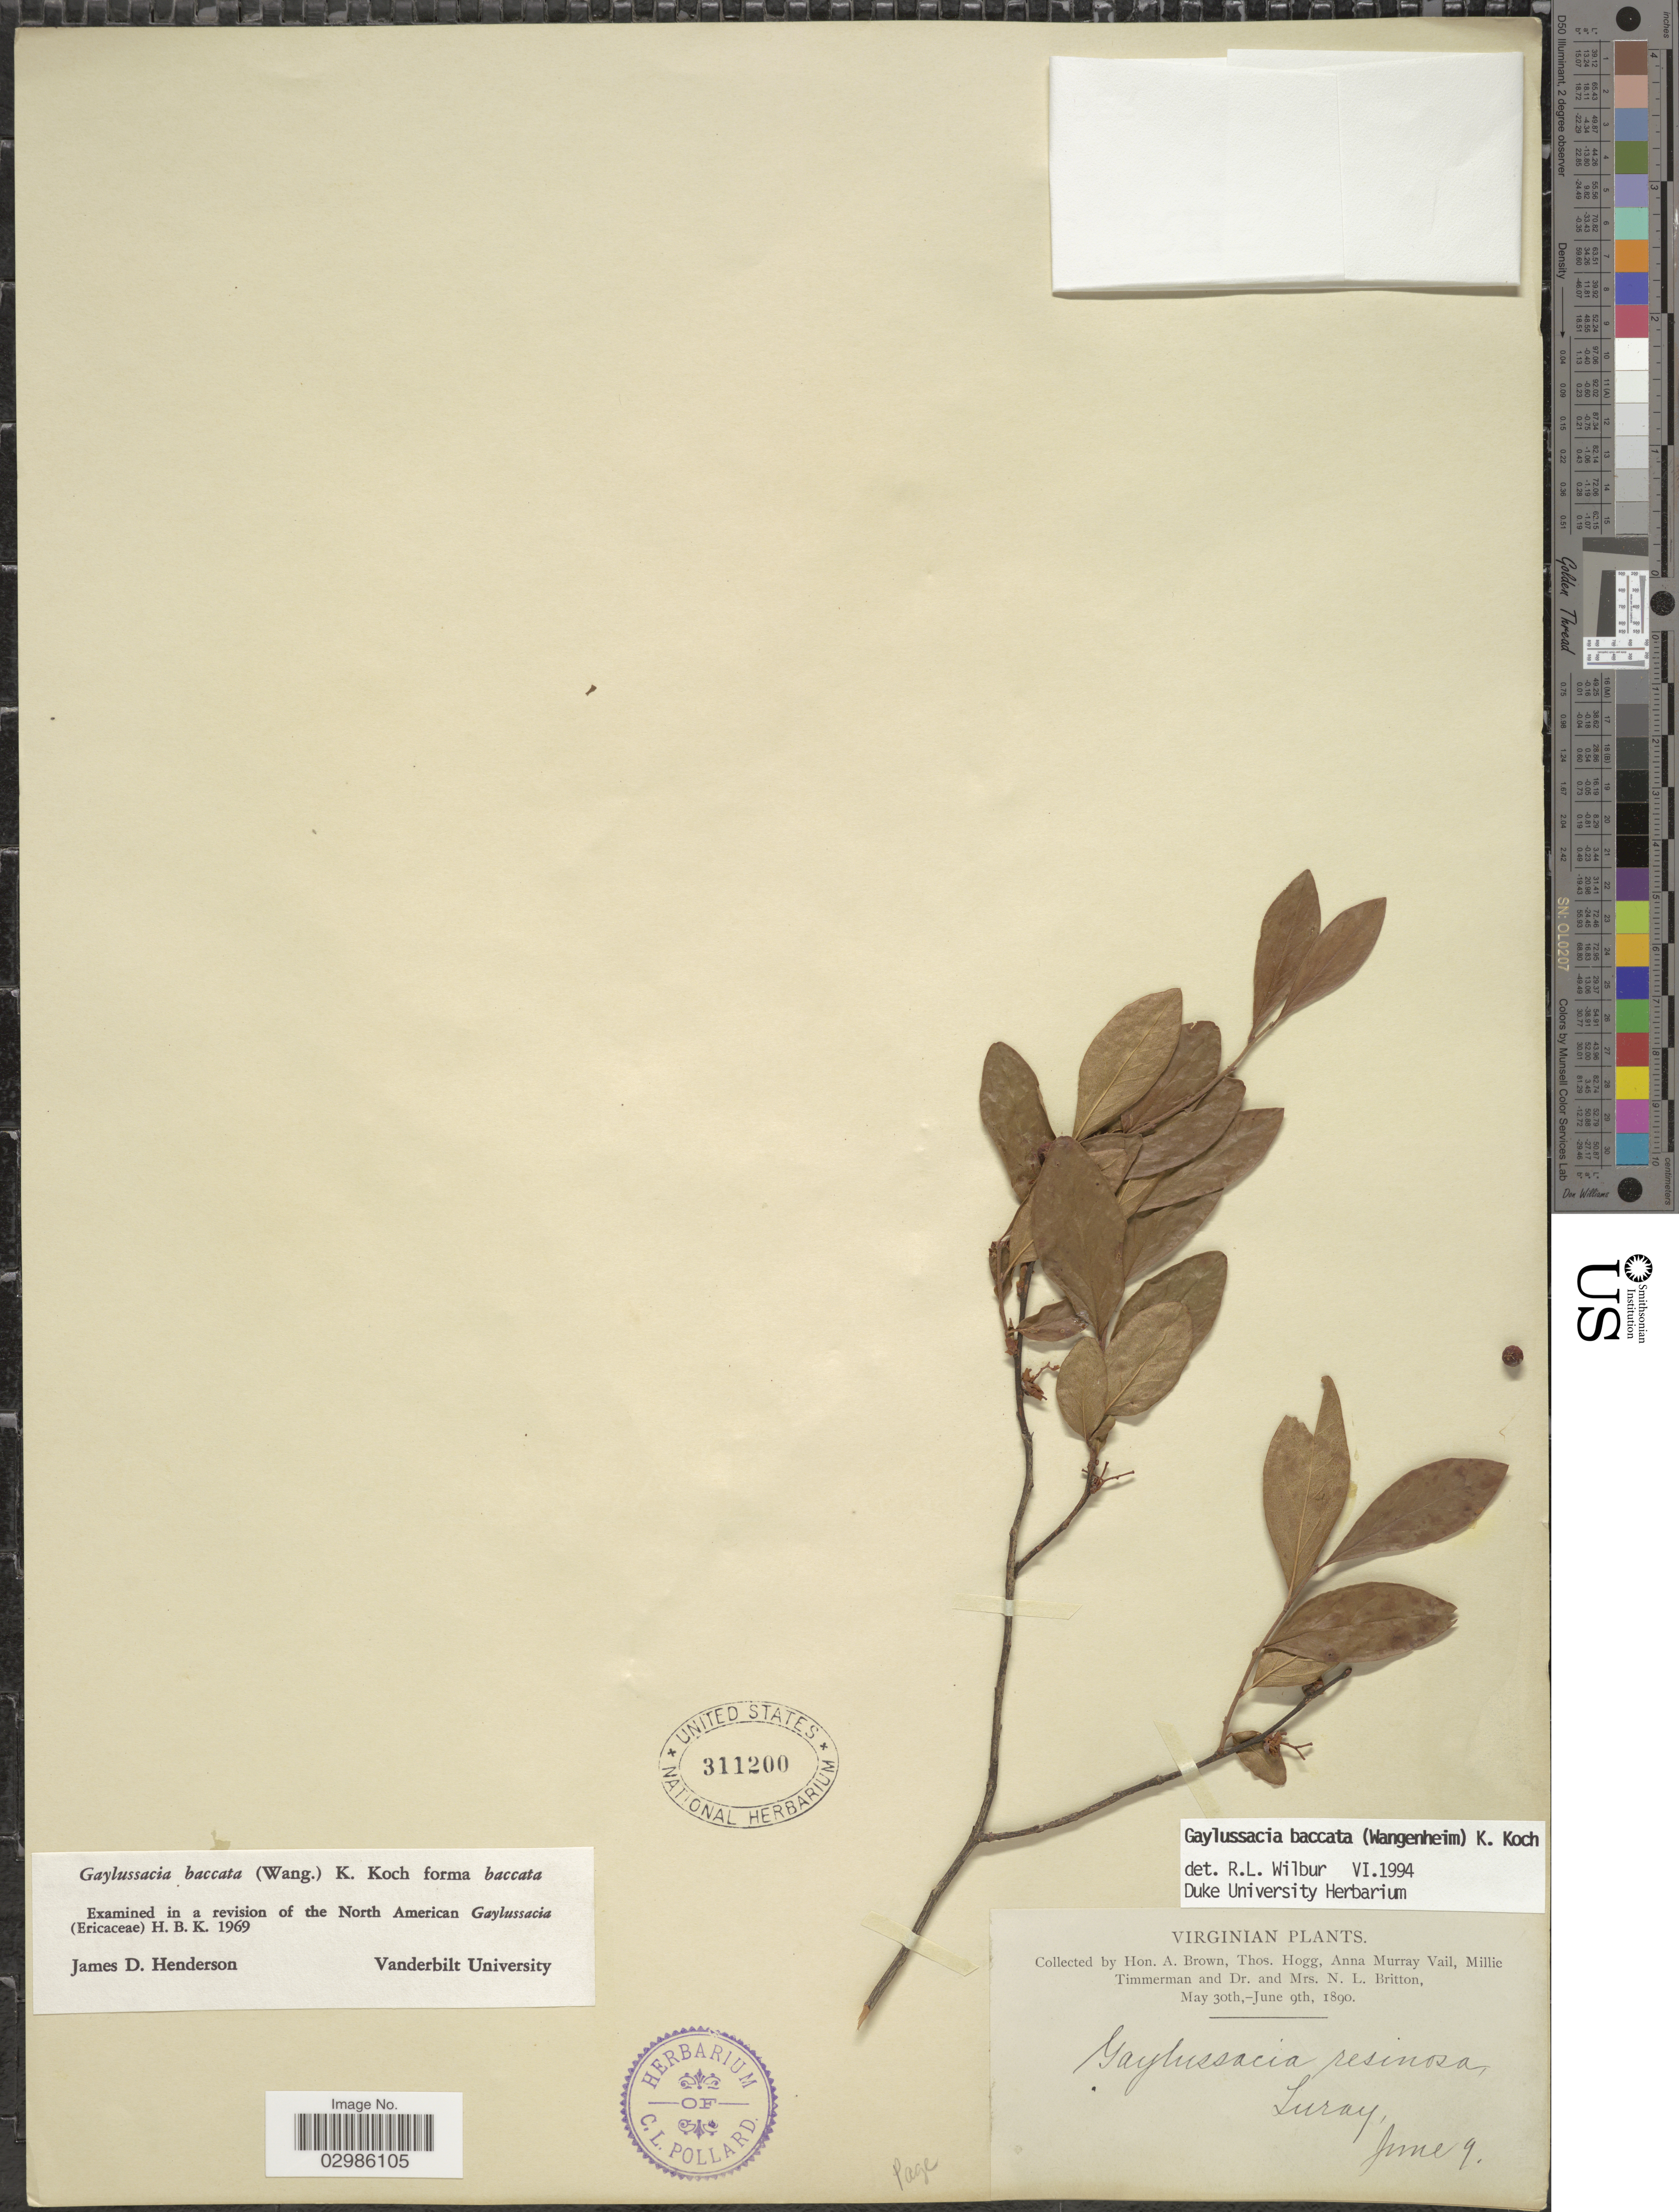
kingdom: Plantae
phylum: Tracheophyta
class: Magnoliopsida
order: Ericales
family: Ericaceae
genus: Gaylussacia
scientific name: Gaylussacia baccata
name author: (Wangenh.) K. Koch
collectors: H. A. Brown, T. Hogg, A. Vail, M. Timmerman & et al.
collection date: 1890-06-09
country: United States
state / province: Virginia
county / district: Page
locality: Page. Luray.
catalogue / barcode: US 311200